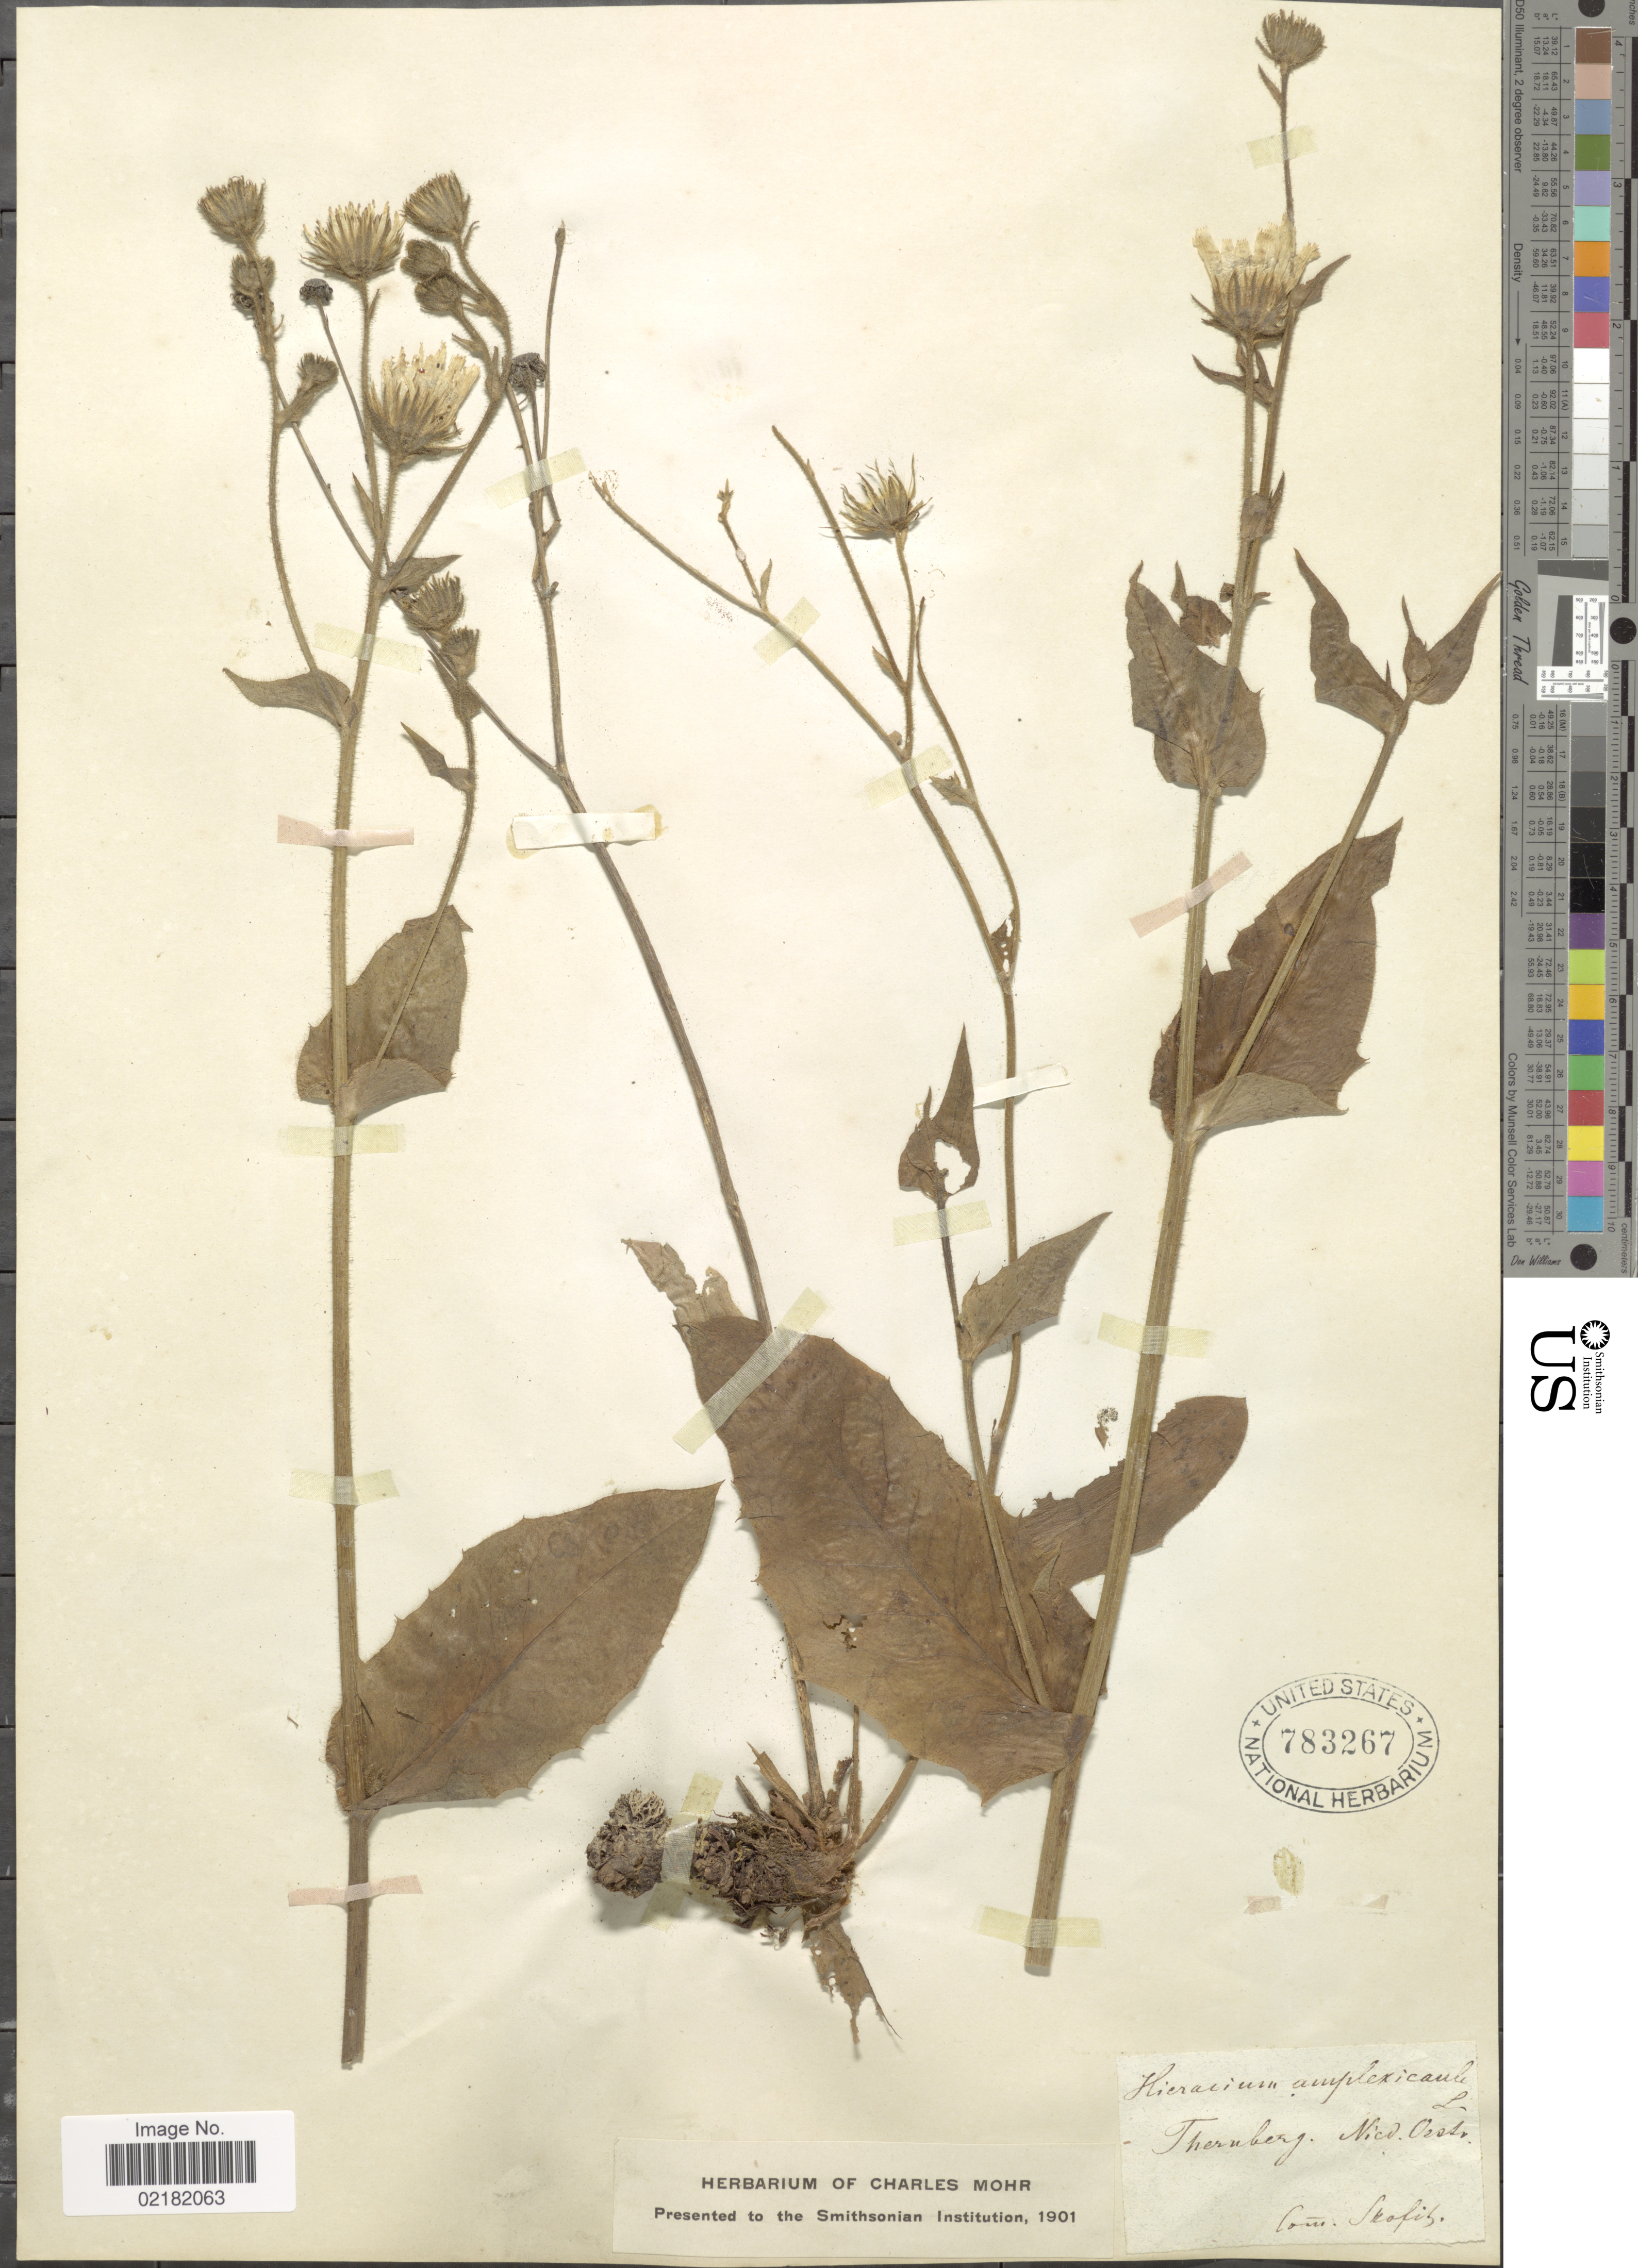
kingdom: Plantae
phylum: Tracheophyta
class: Magnoliopsida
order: Asterales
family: Asteraceae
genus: Hieracium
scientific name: Hieracium amplexicaule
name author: L.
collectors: Skofitz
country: Austria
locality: Thernberg, Nicd. Oestr. [interpreted]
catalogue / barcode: US 783267